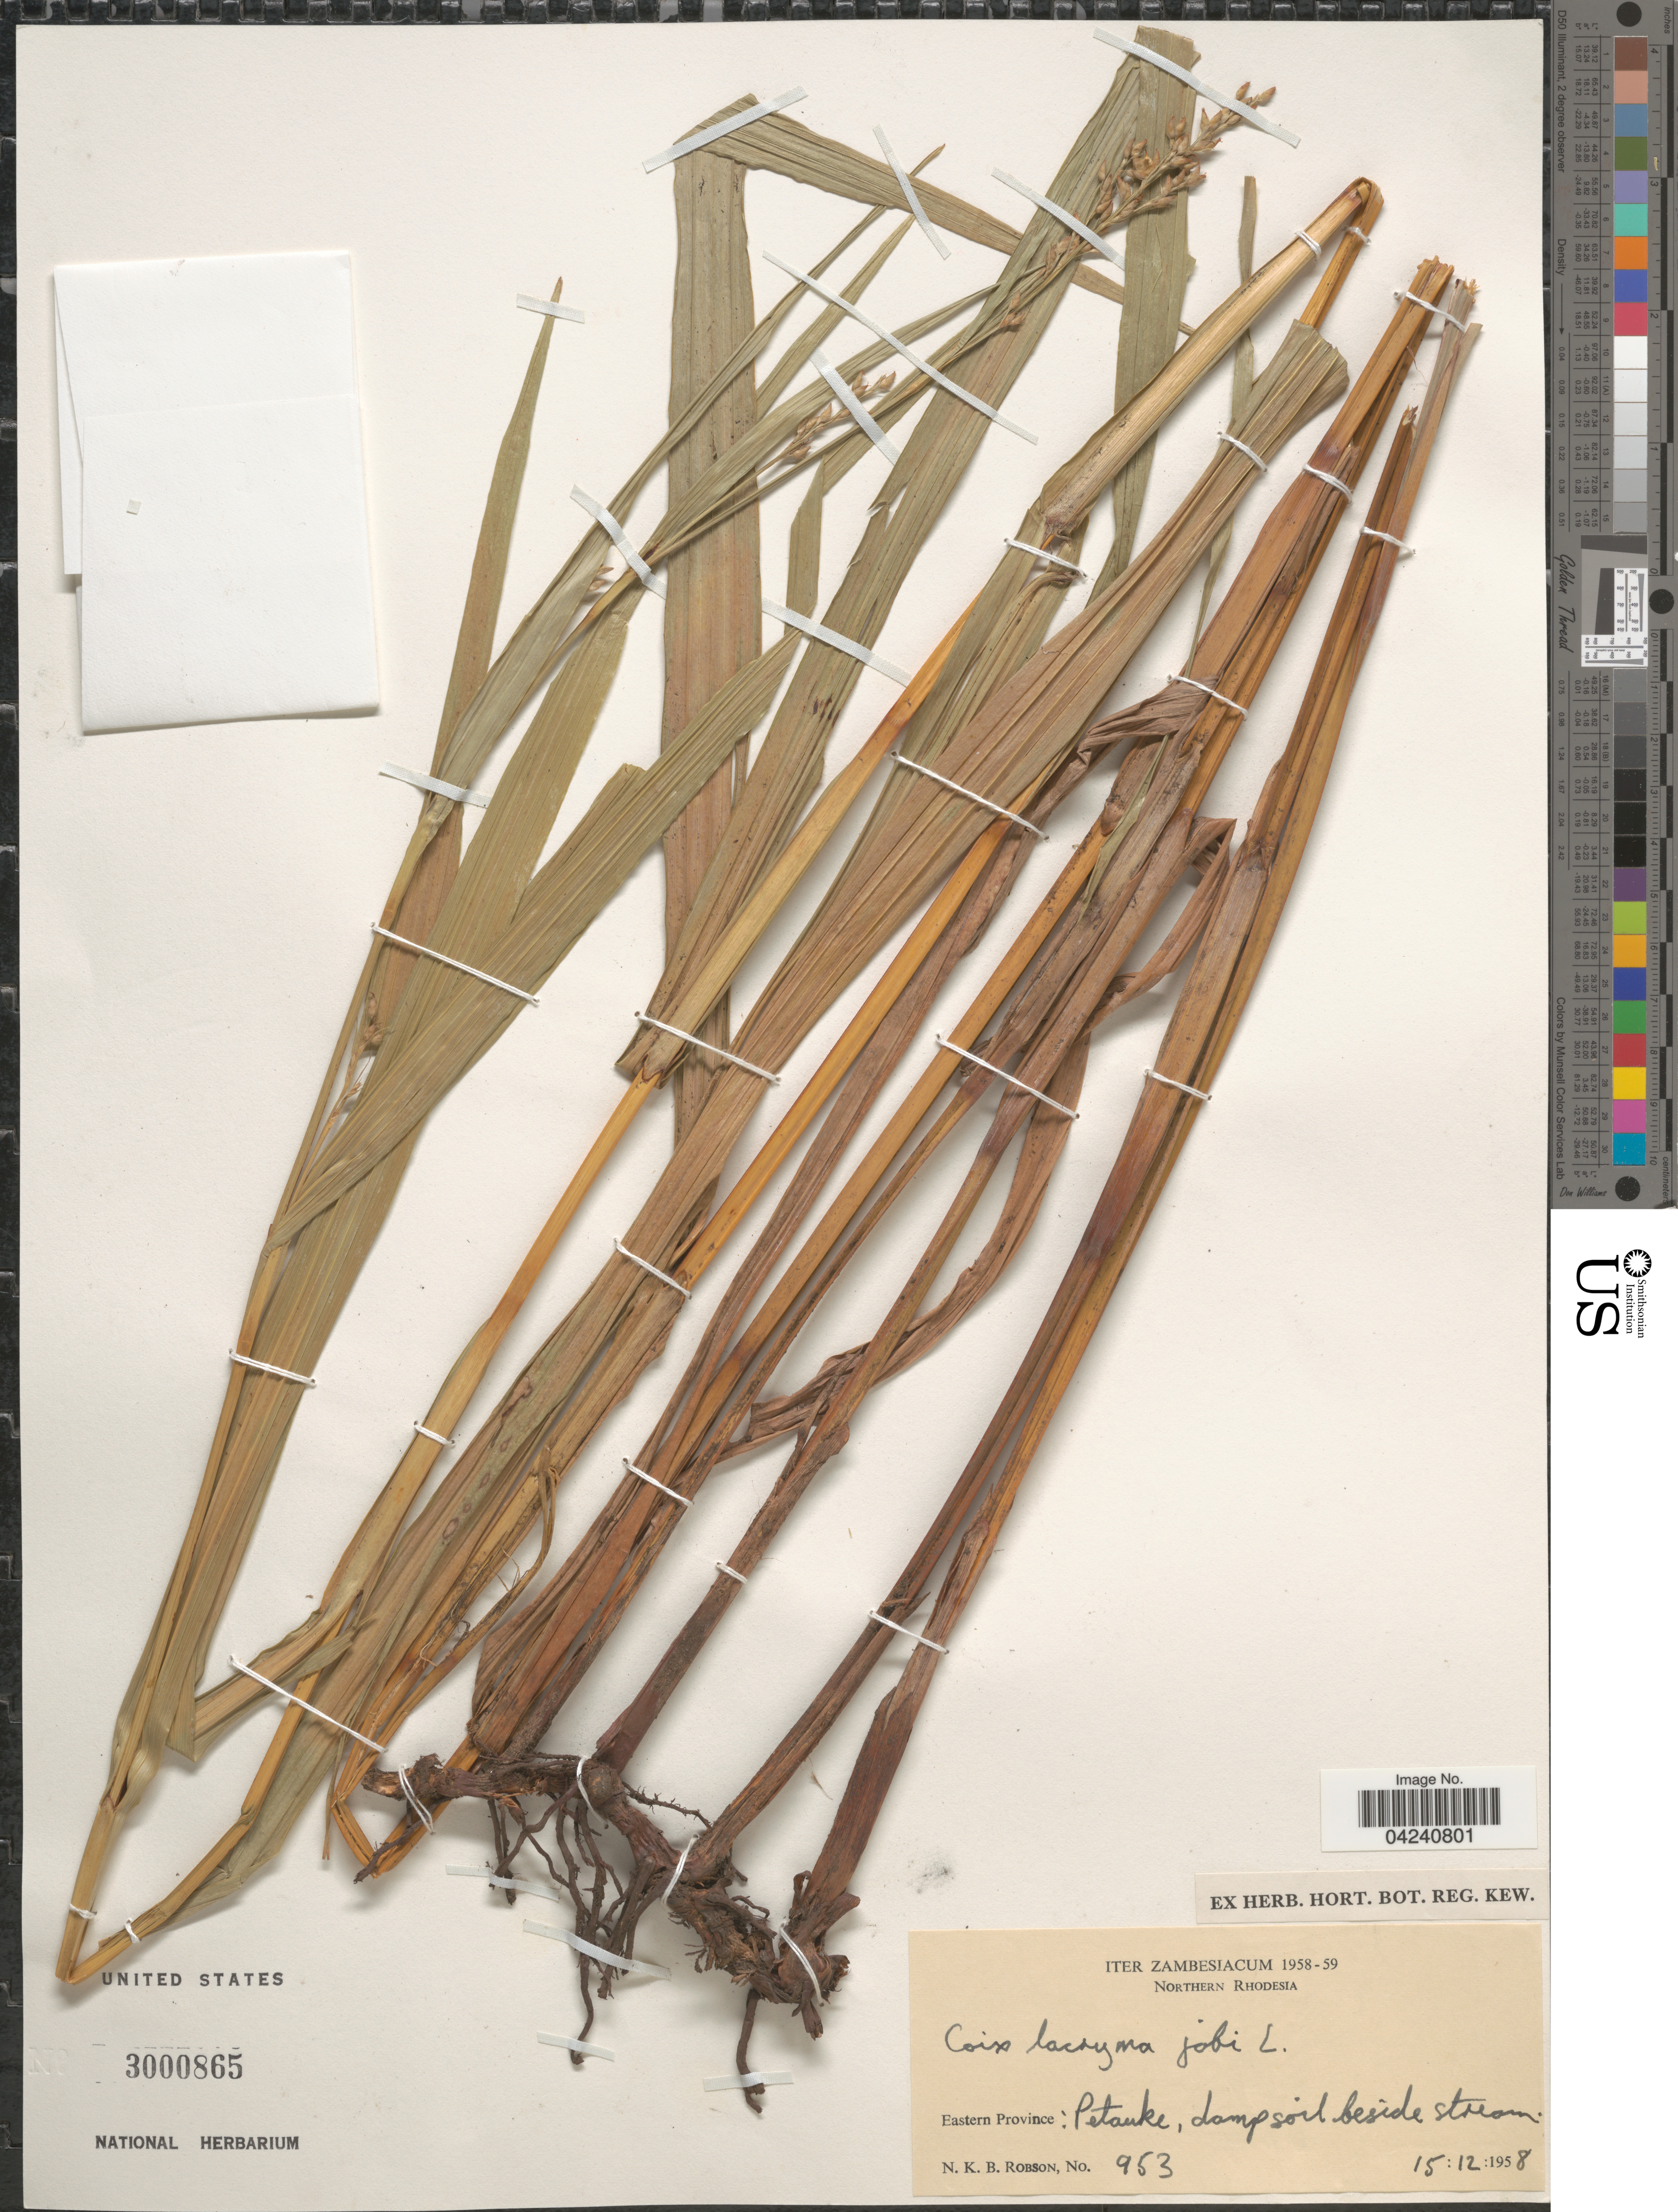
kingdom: Plantae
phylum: Tracheophyta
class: Liliopsida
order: Poales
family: Poaceae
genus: Coix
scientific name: Coix lacryma-jobi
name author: L.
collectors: N. Robson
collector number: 953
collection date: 1958-12-15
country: Zambia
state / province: Eastern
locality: Iter Zambesiacum 1958-59. Northern Rhodesia. Petauke.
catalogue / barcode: US 3000865